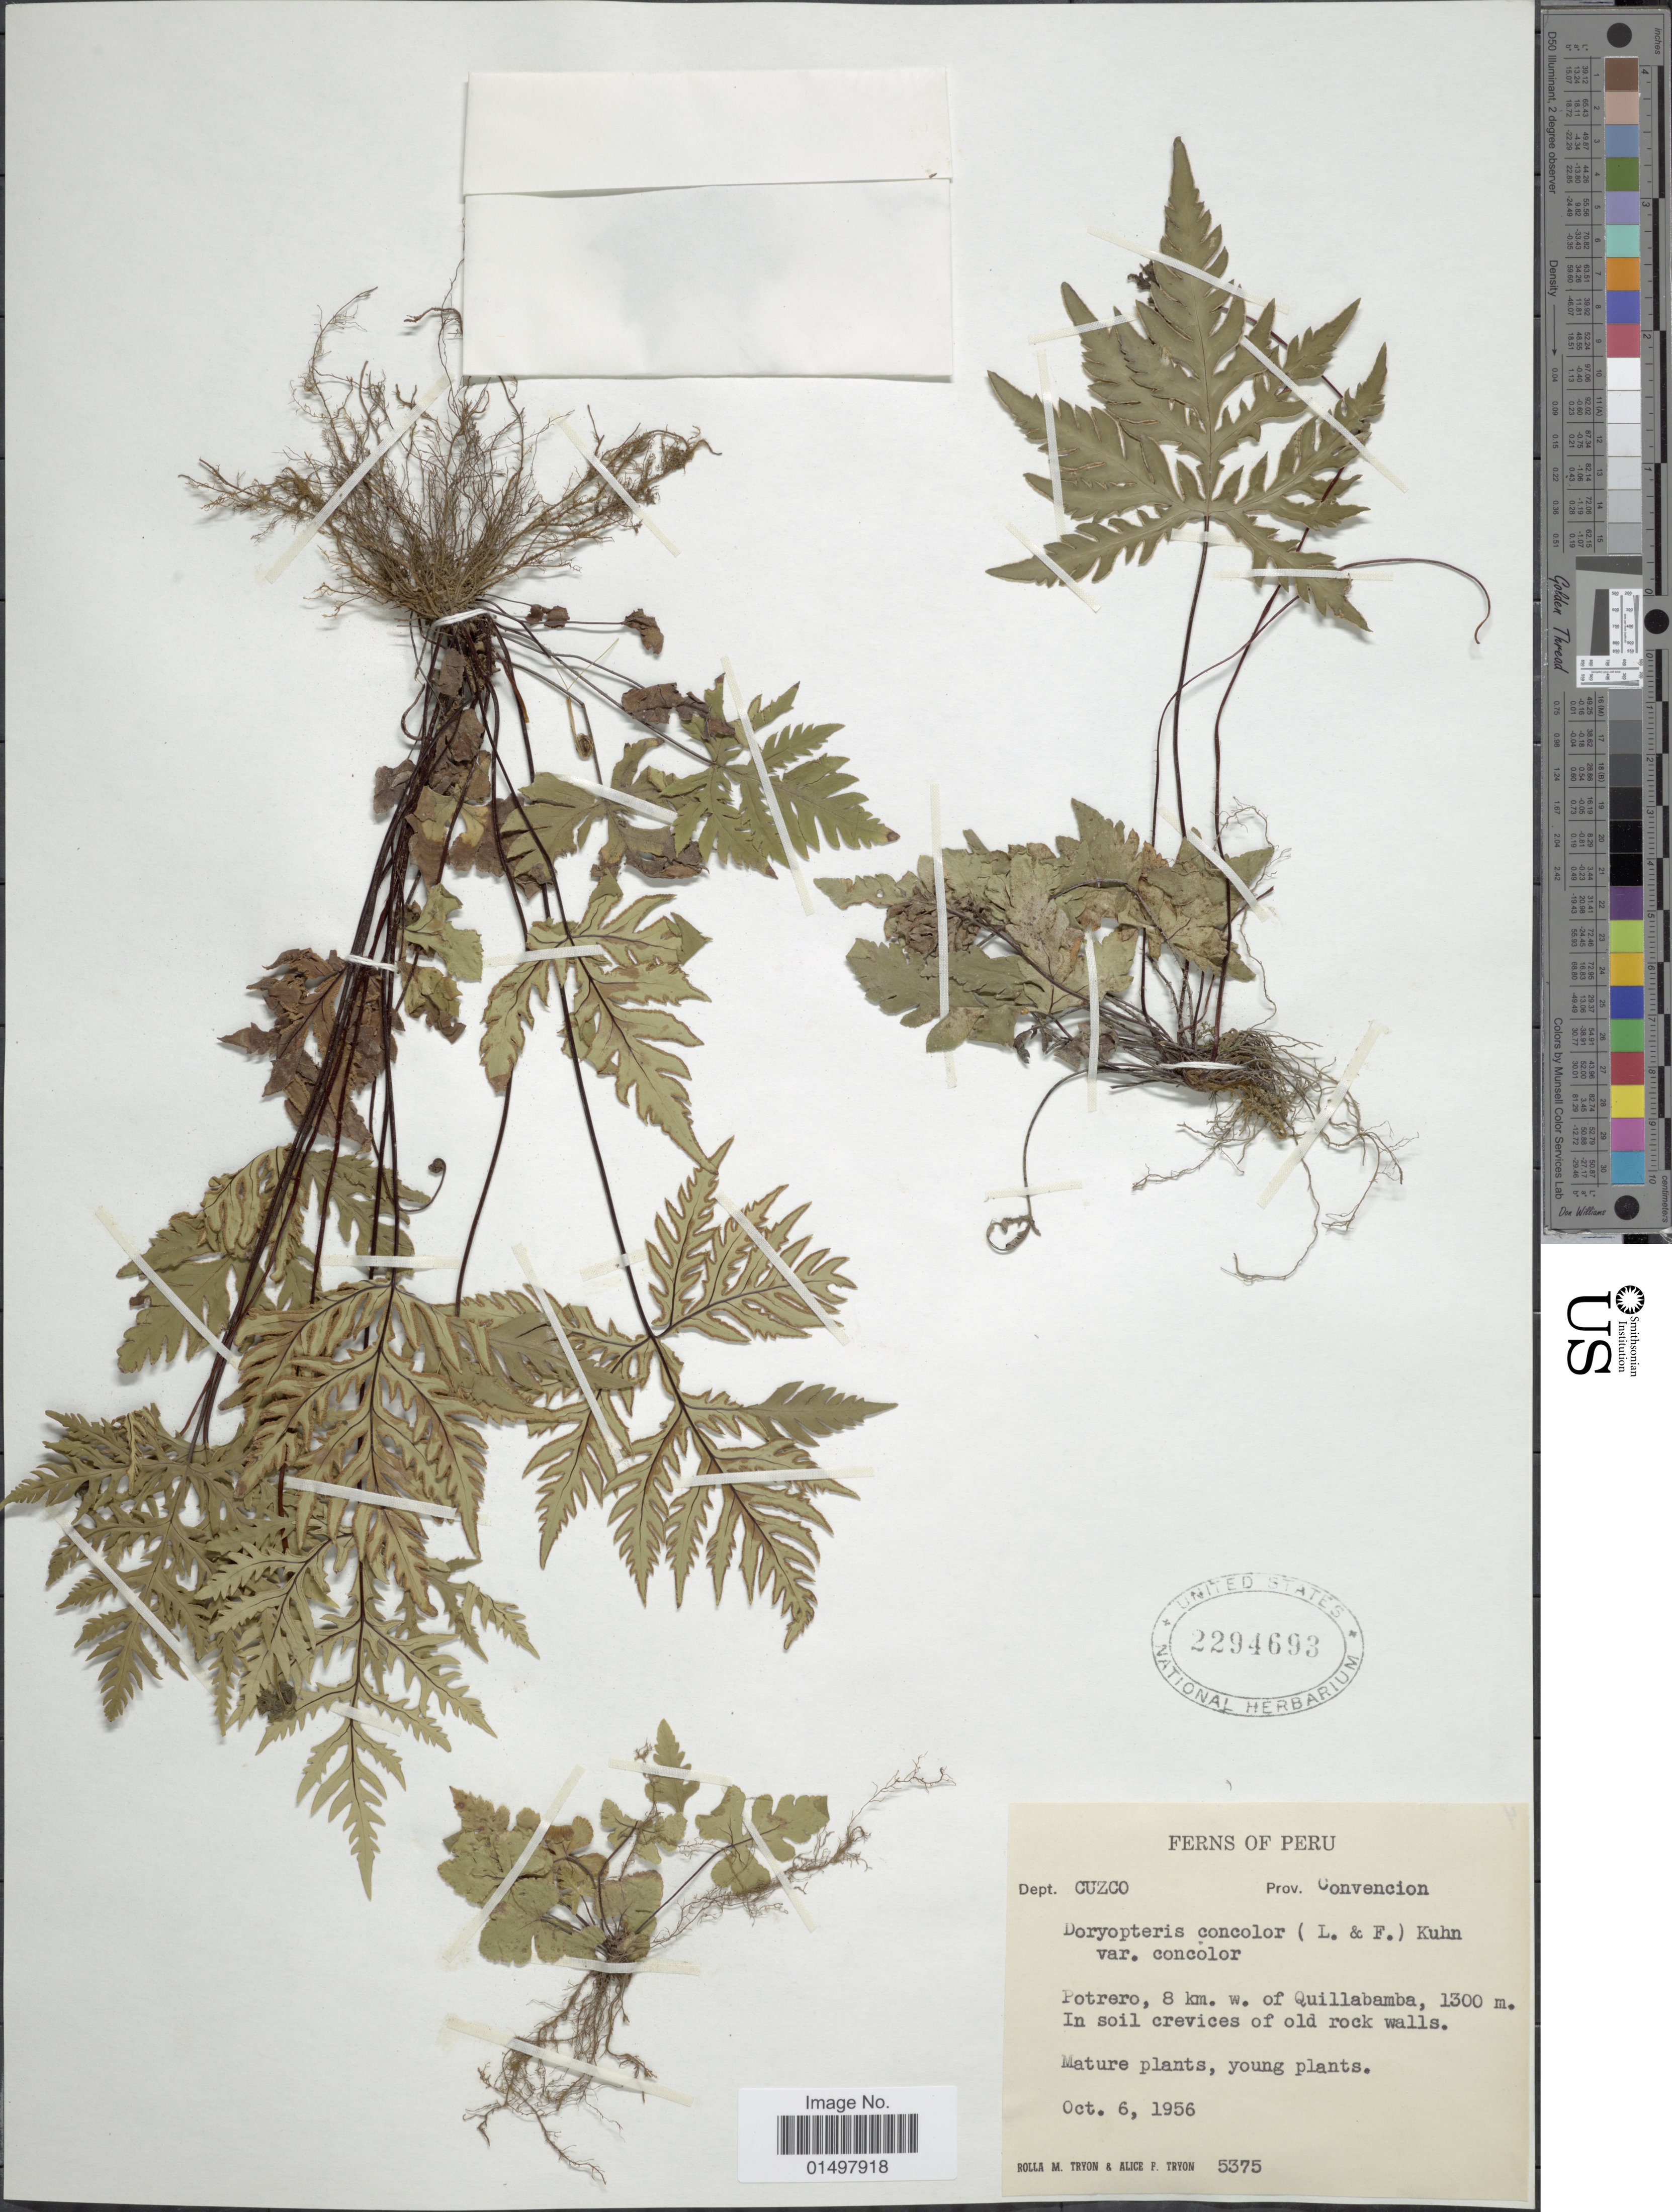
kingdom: Plantae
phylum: Tracheophyta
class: Polypodiopsida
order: Polypodiales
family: Pteridaceae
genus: Doryopteris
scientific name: Doryopteris concolor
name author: (Langsd. & Fisch.) Kuhn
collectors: R. M. Tryon & A. F. Tryon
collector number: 5375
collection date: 1956-10-06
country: Peru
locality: Dept. Cuzco. Prov. Convencion. Potrero, 8 km. w. of Quillabamba.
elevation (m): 1300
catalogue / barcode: US 2294693